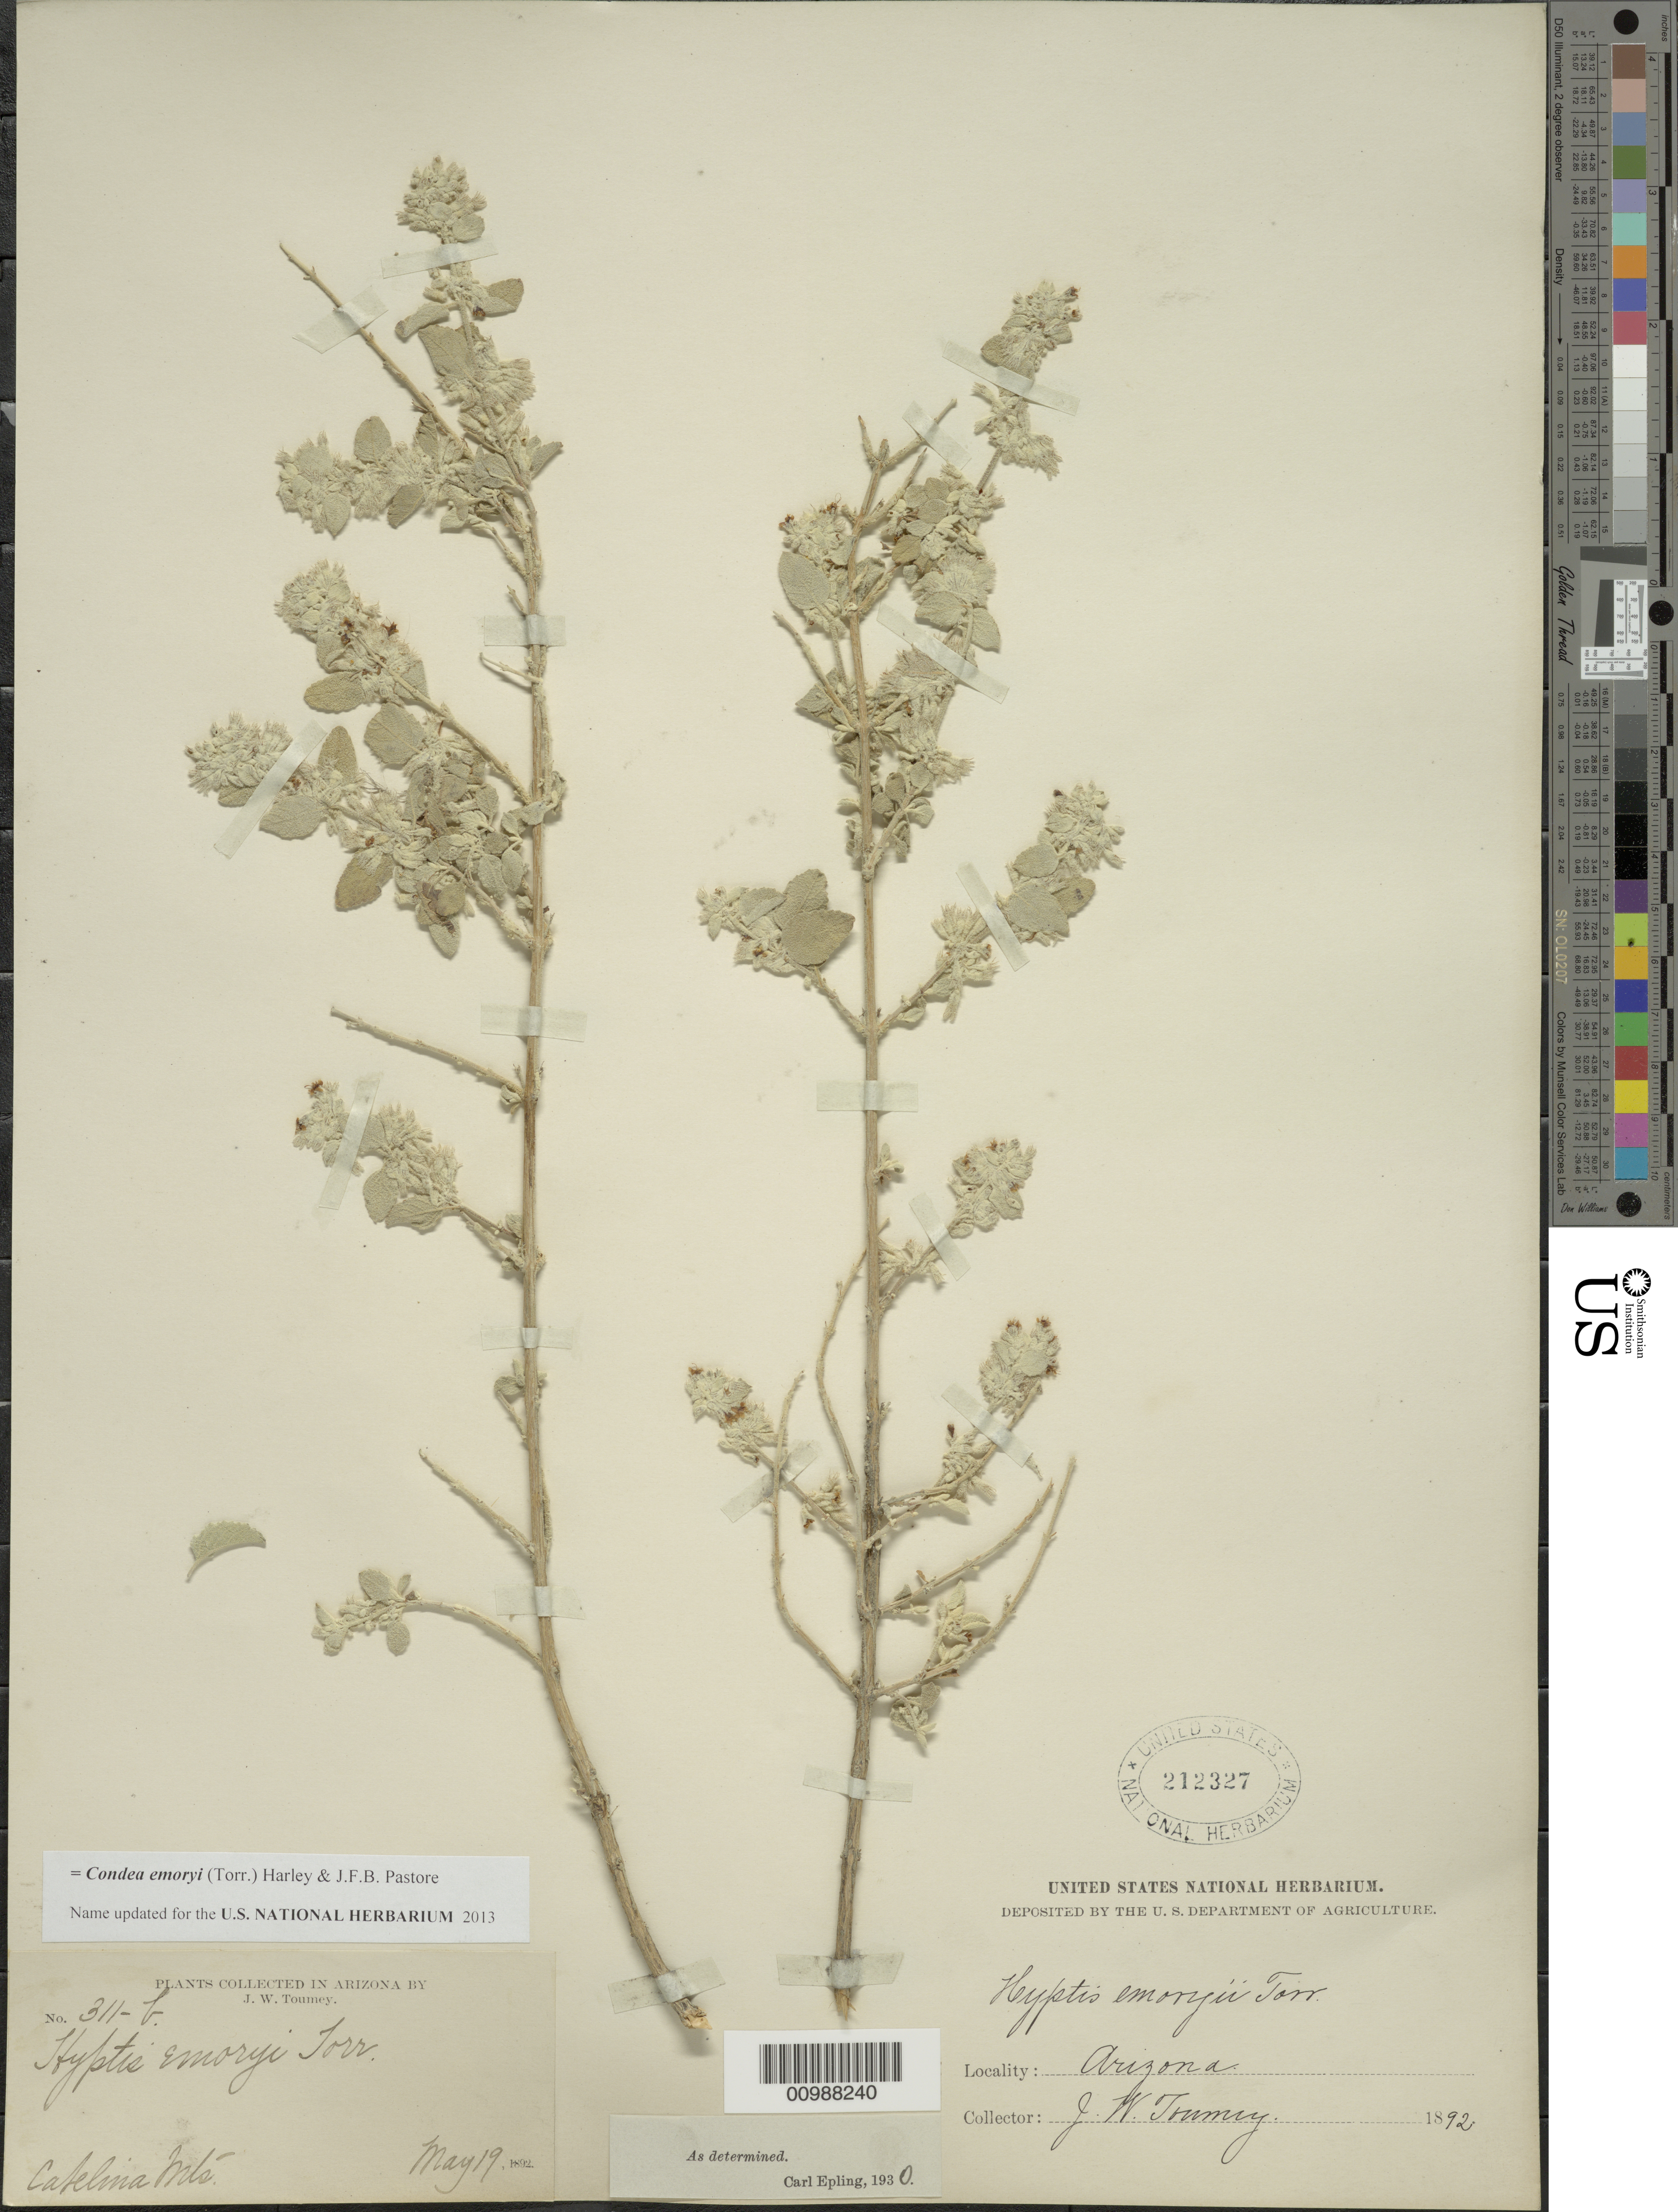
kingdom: Plantae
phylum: Tracheophyta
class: Magnoliopsida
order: Lamiales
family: Lamiaceae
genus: Condea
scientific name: Condea emoryi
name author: (Torr.) Harley & J.F.B. Pastore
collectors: J. W. Toumey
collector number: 311B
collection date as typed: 19 May 1892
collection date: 1892-05-19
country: United States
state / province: Arizona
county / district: Pima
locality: Santa Catalina Mountains.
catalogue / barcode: US 212327